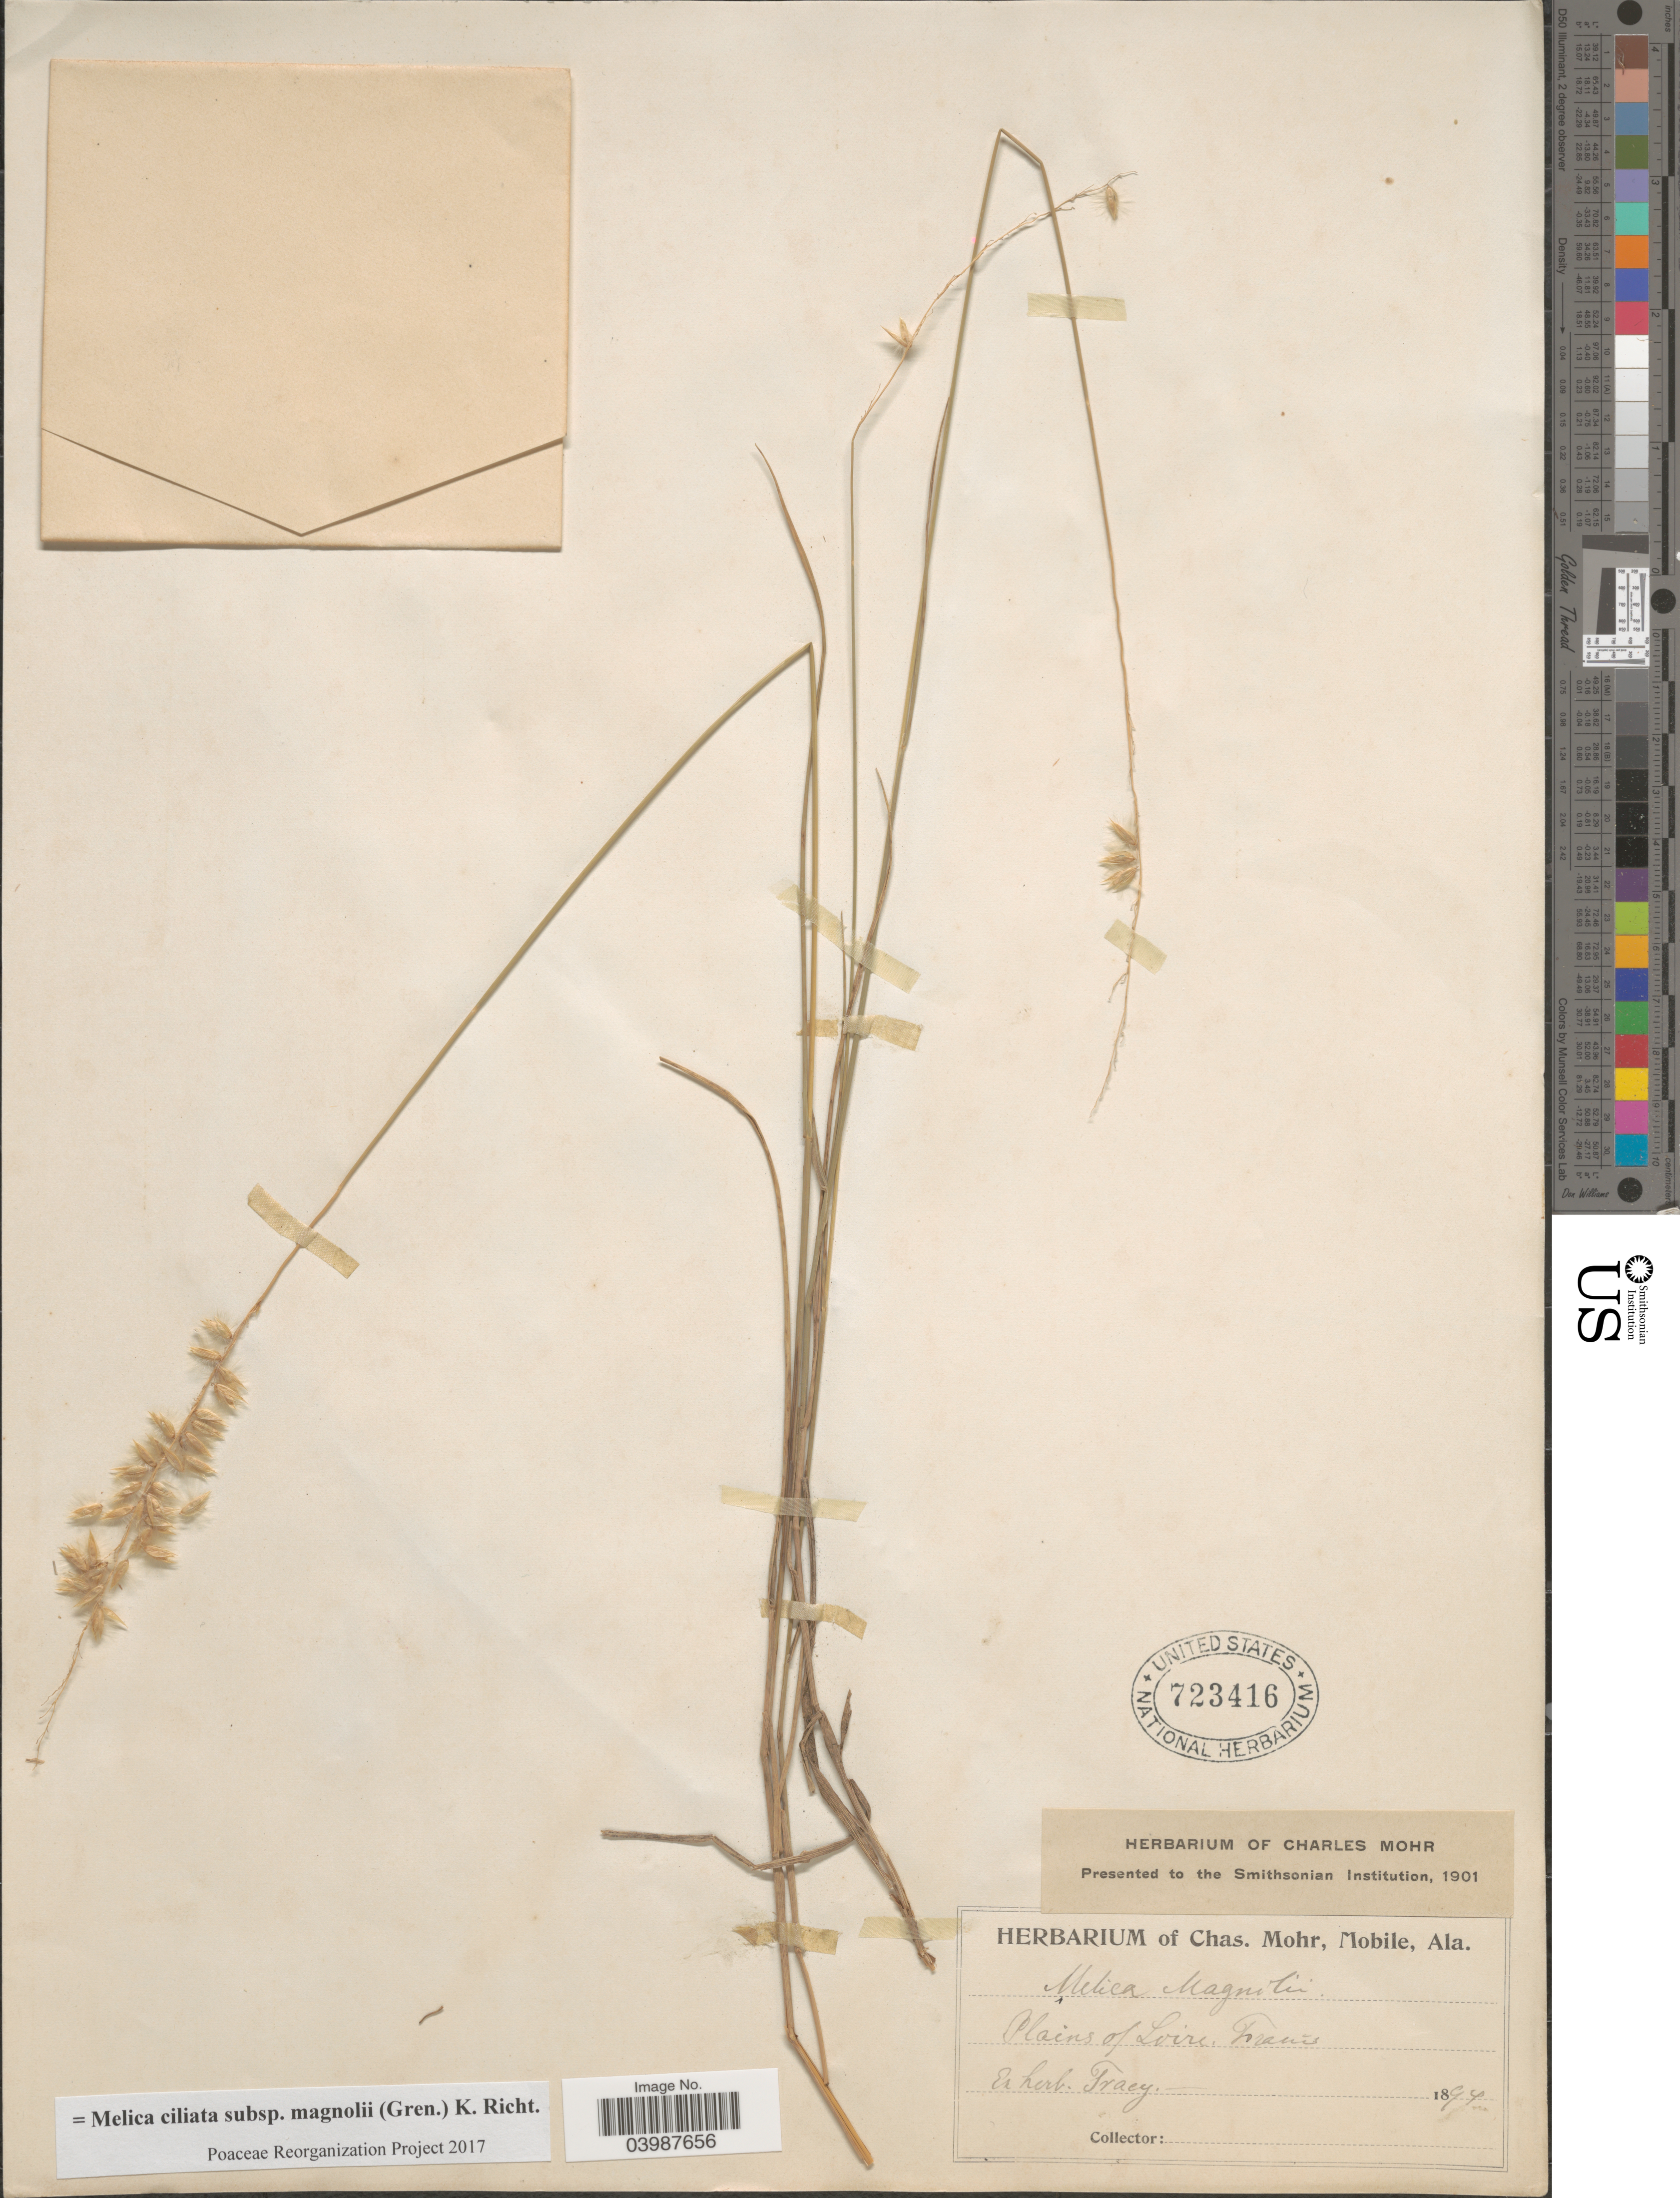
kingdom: Plantae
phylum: Tracheophyta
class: Liliopsida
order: Poales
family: Poaceae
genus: Melica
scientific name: Melica ciliata subsp. magnolii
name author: K. Richt.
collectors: Ex herb. S. M. Tracy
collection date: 1894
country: France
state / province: Pays de la Loire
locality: Plains of Loire.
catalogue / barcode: US 723416